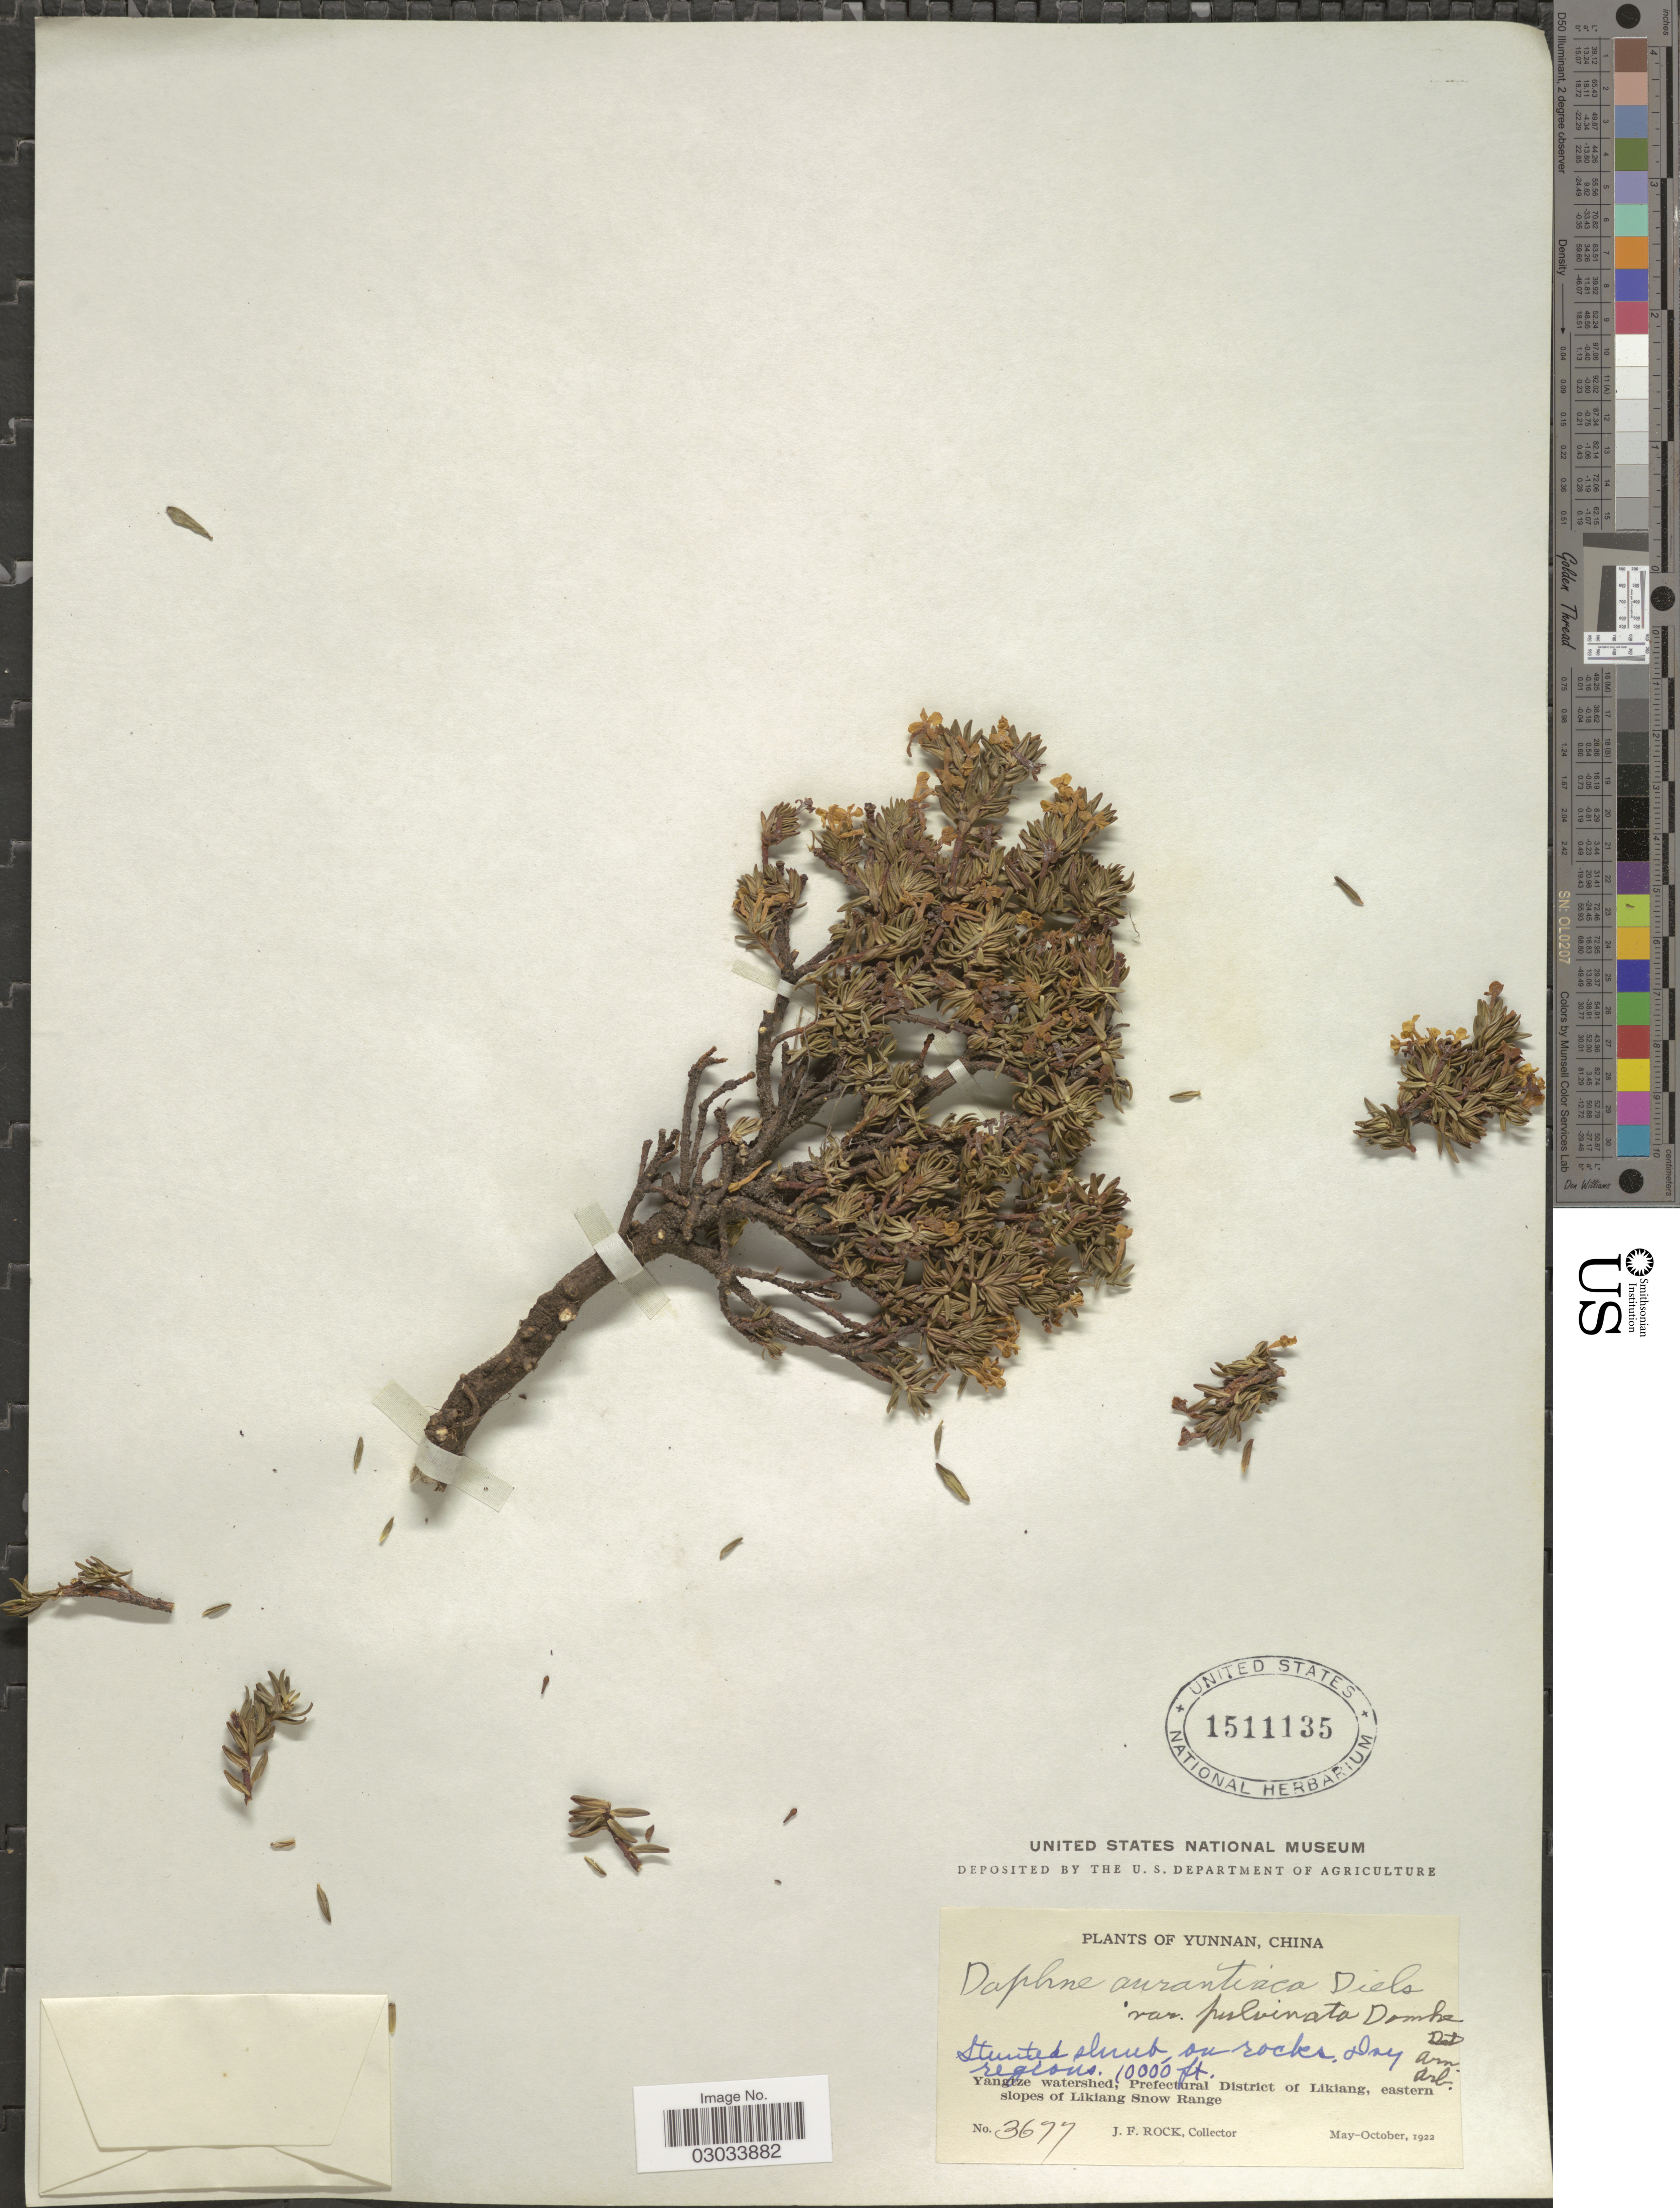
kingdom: Plantae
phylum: Tracheophyta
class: Magnoliopsida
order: Malvales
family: Thymelaeaceae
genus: Daphne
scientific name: Daphne aurantiaca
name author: Diels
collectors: J. Rock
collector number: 3677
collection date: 1922-05/1922-10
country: China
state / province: Yunnan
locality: Yangtze watershed; Prefectural District of Likiang, eastern slopes of Likiang Snow Range.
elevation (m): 3048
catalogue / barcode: US 1511135